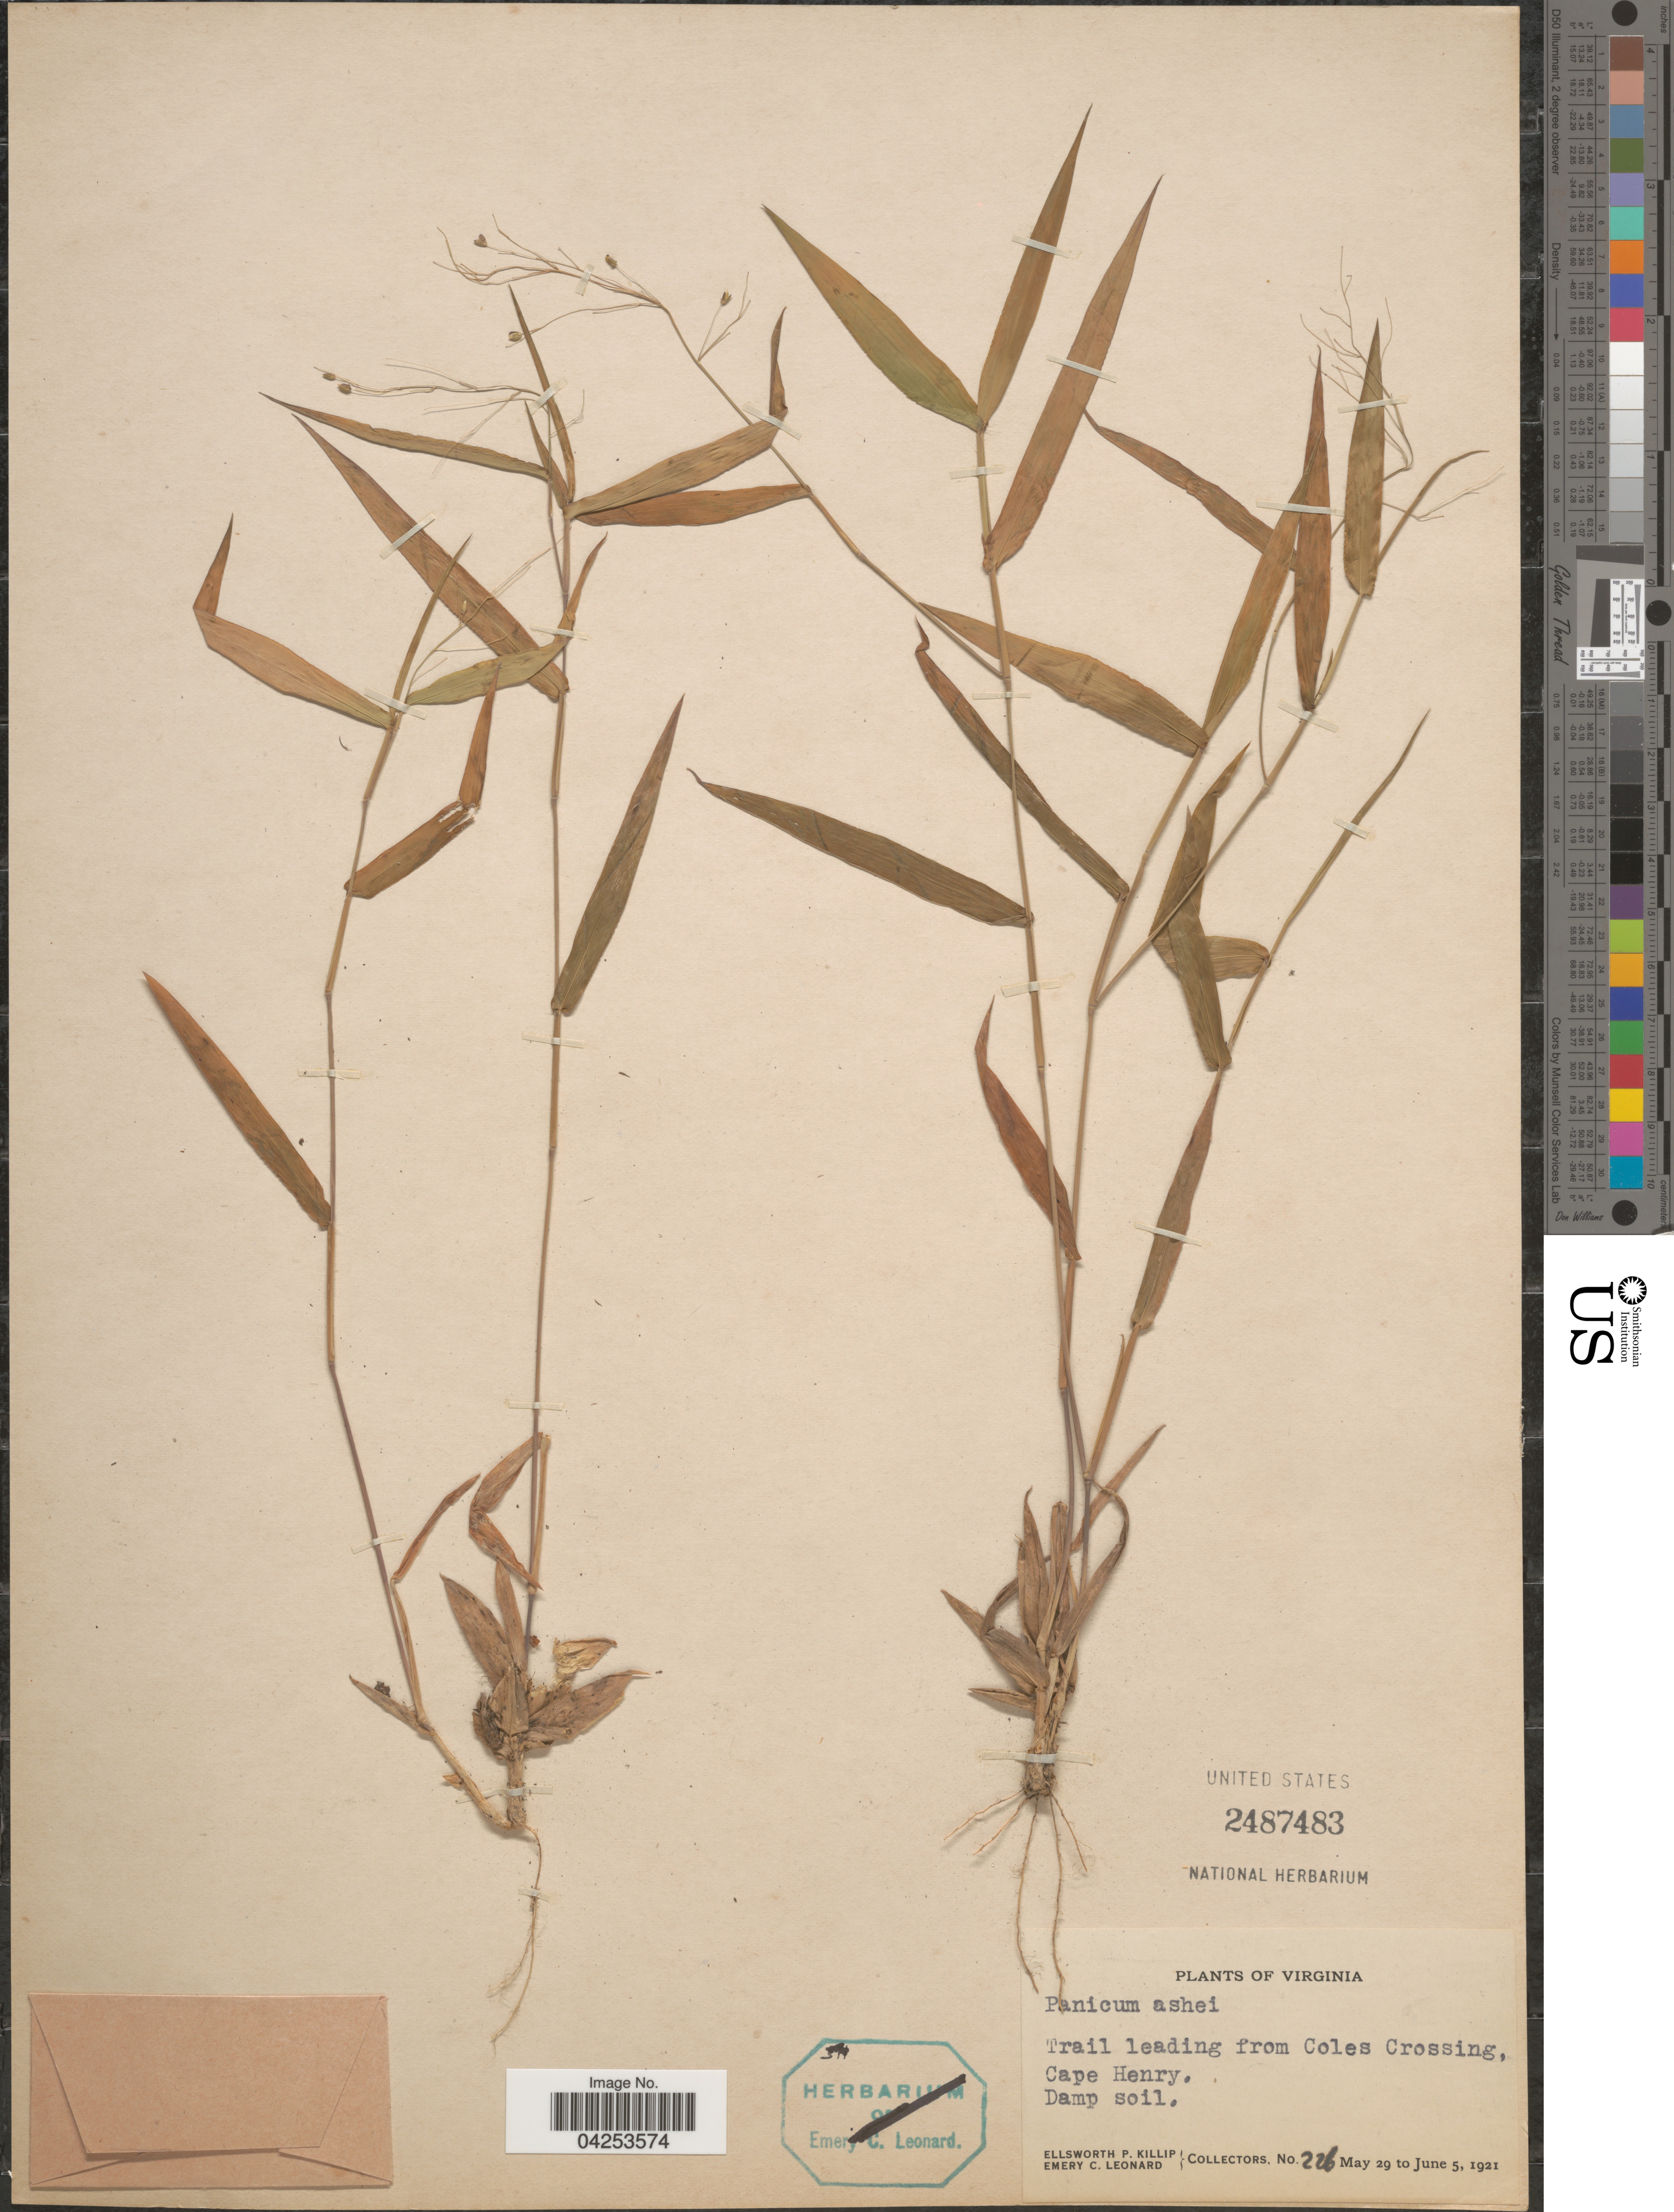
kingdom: Plantae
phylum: Tracheophyta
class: Liliopsida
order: Poales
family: Poaceae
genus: Dichanthelium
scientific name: Dichanthelium commutatum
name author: (Schult.) Gould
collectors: E. P. Killip & E. C. Leonard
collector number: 226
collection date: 1921-05-29/1921-06-05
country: United States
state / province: Virginia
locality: Trail leading from Coles Crossing, Cape Henry. Damp soil.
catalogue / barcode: US 2487483